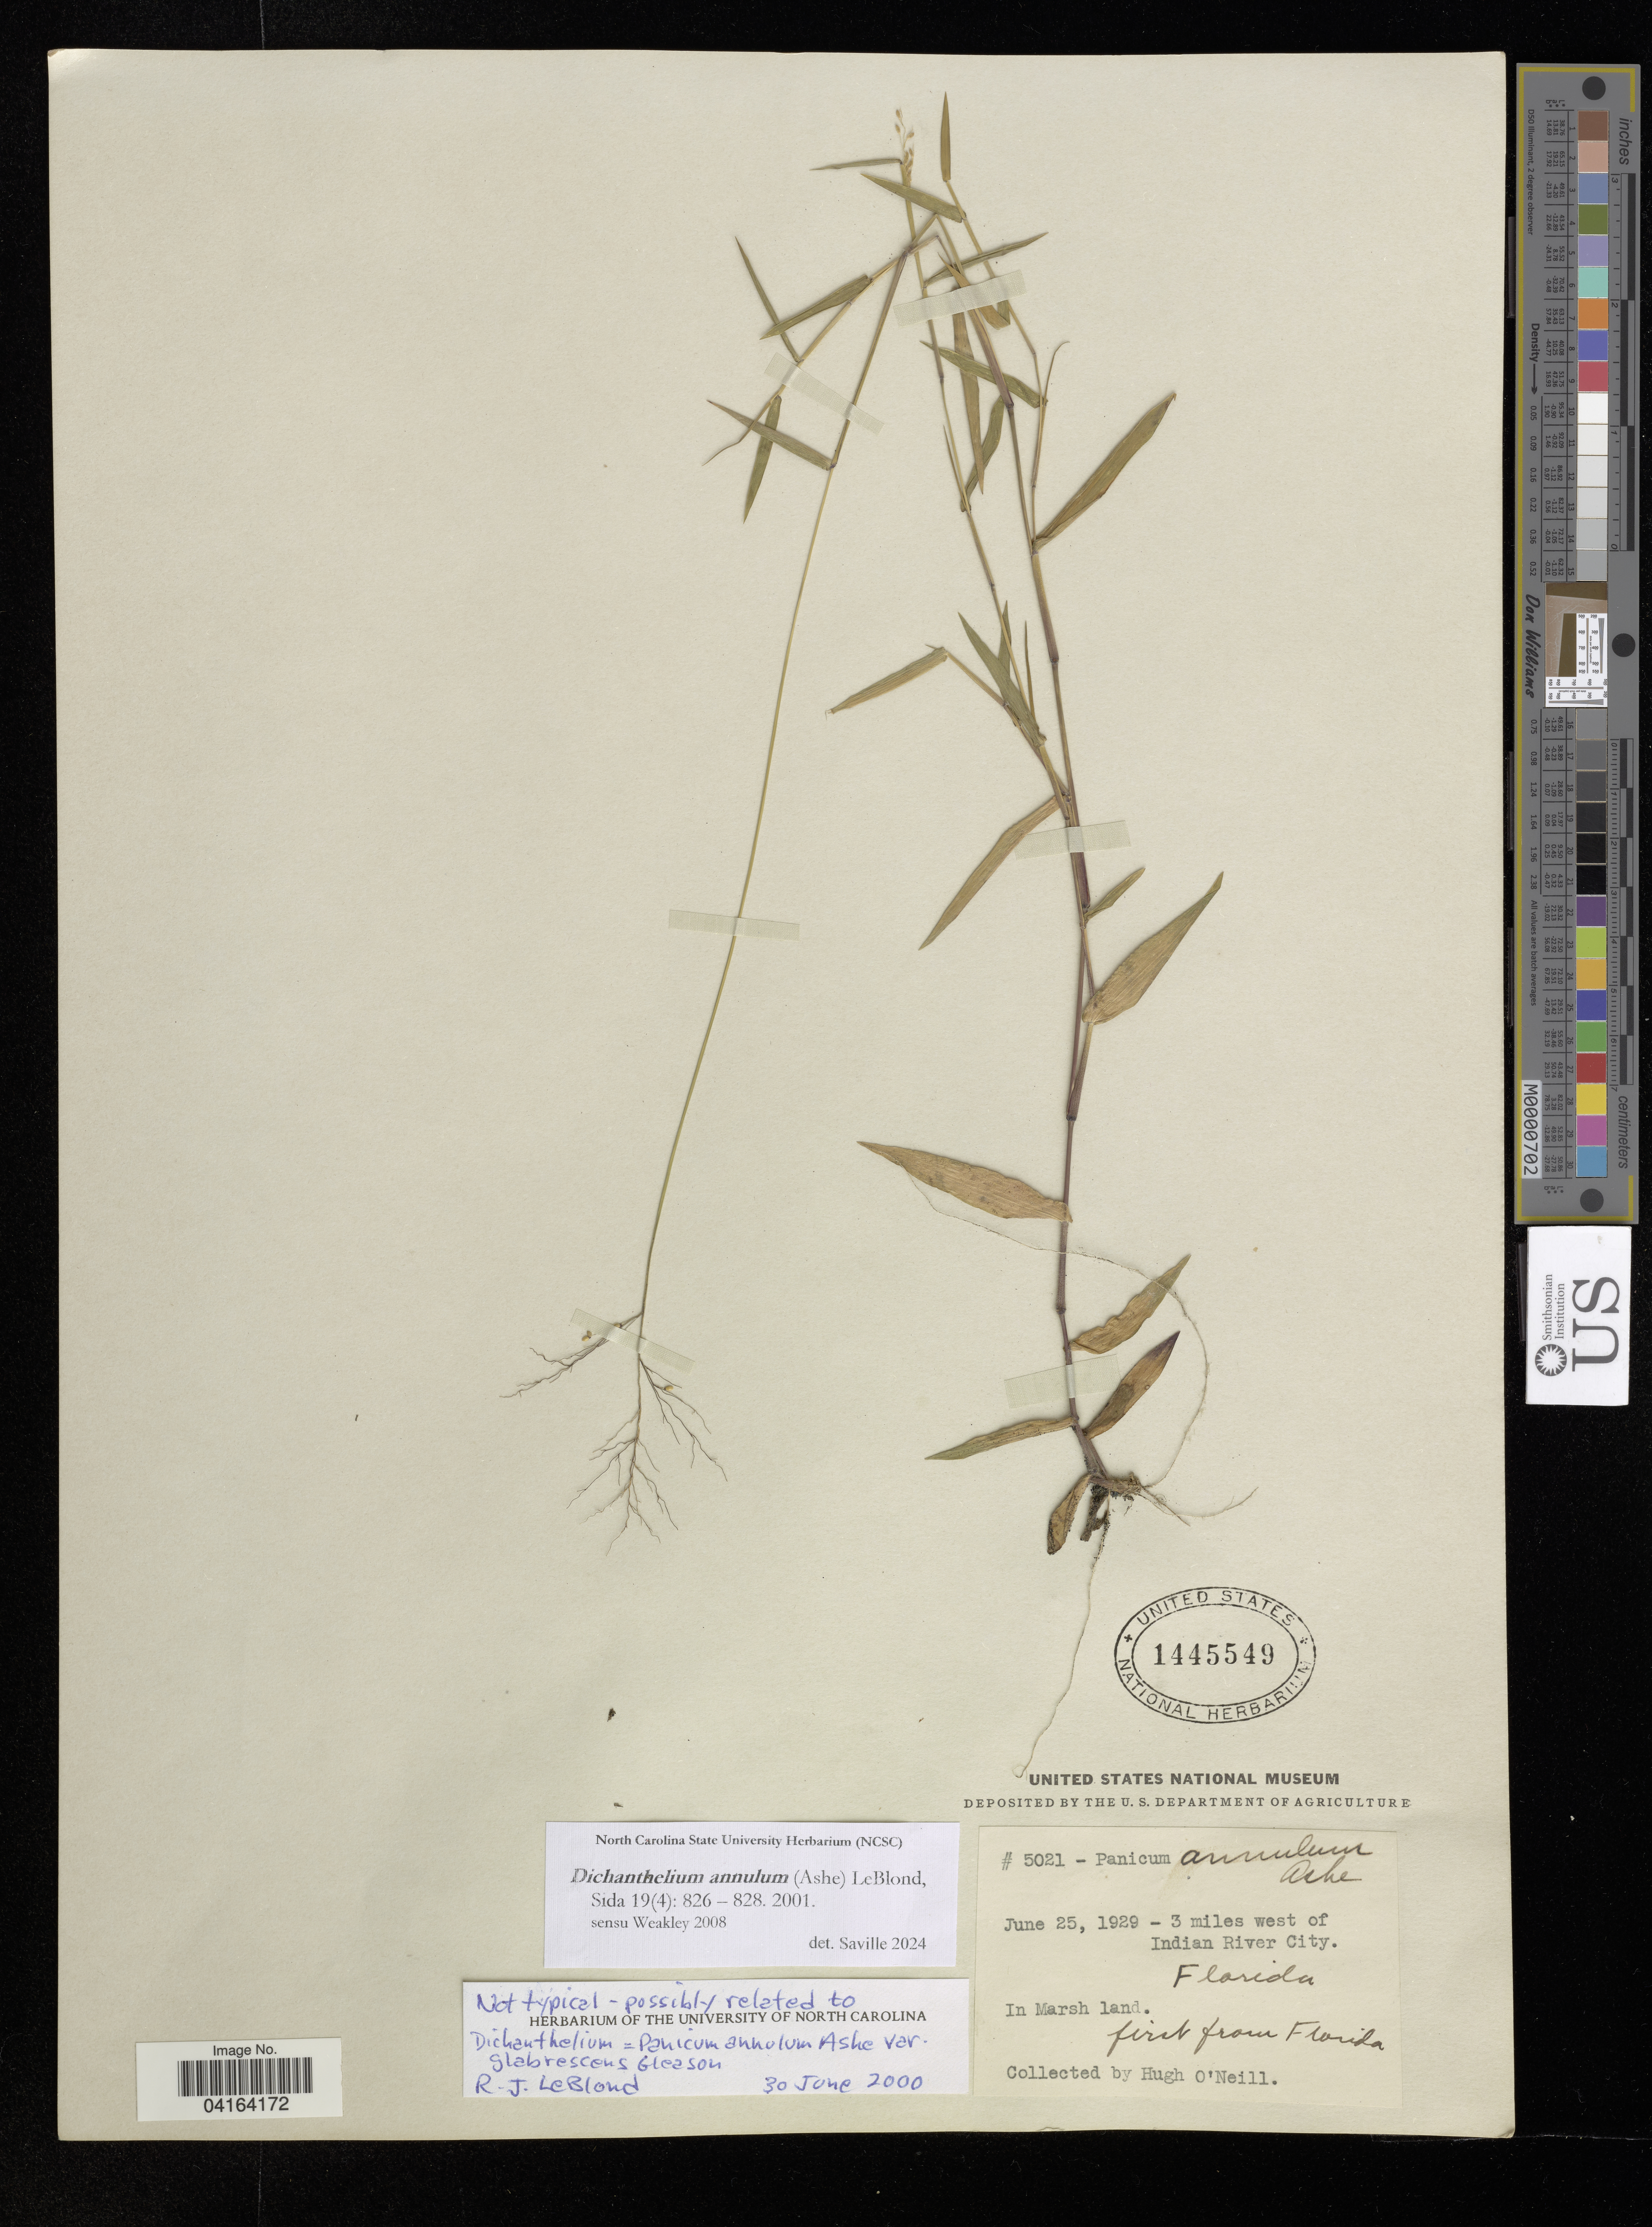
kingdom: Plantae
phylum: Tracheophyta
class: Liliopsida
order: Poales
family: Poaceae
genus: Dichanthelium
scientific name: Dichanthelium annulum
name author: (Ashe) LeBlond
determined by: Saville, A. C., (NCSC), North Carolina State University (UNITED STATES)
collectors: H. O'Neill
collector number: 5021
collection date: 1929-06-25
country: United States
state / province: Florida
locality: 3 miles west of Indian River City. In Marsh land.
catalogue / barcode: US 1445549